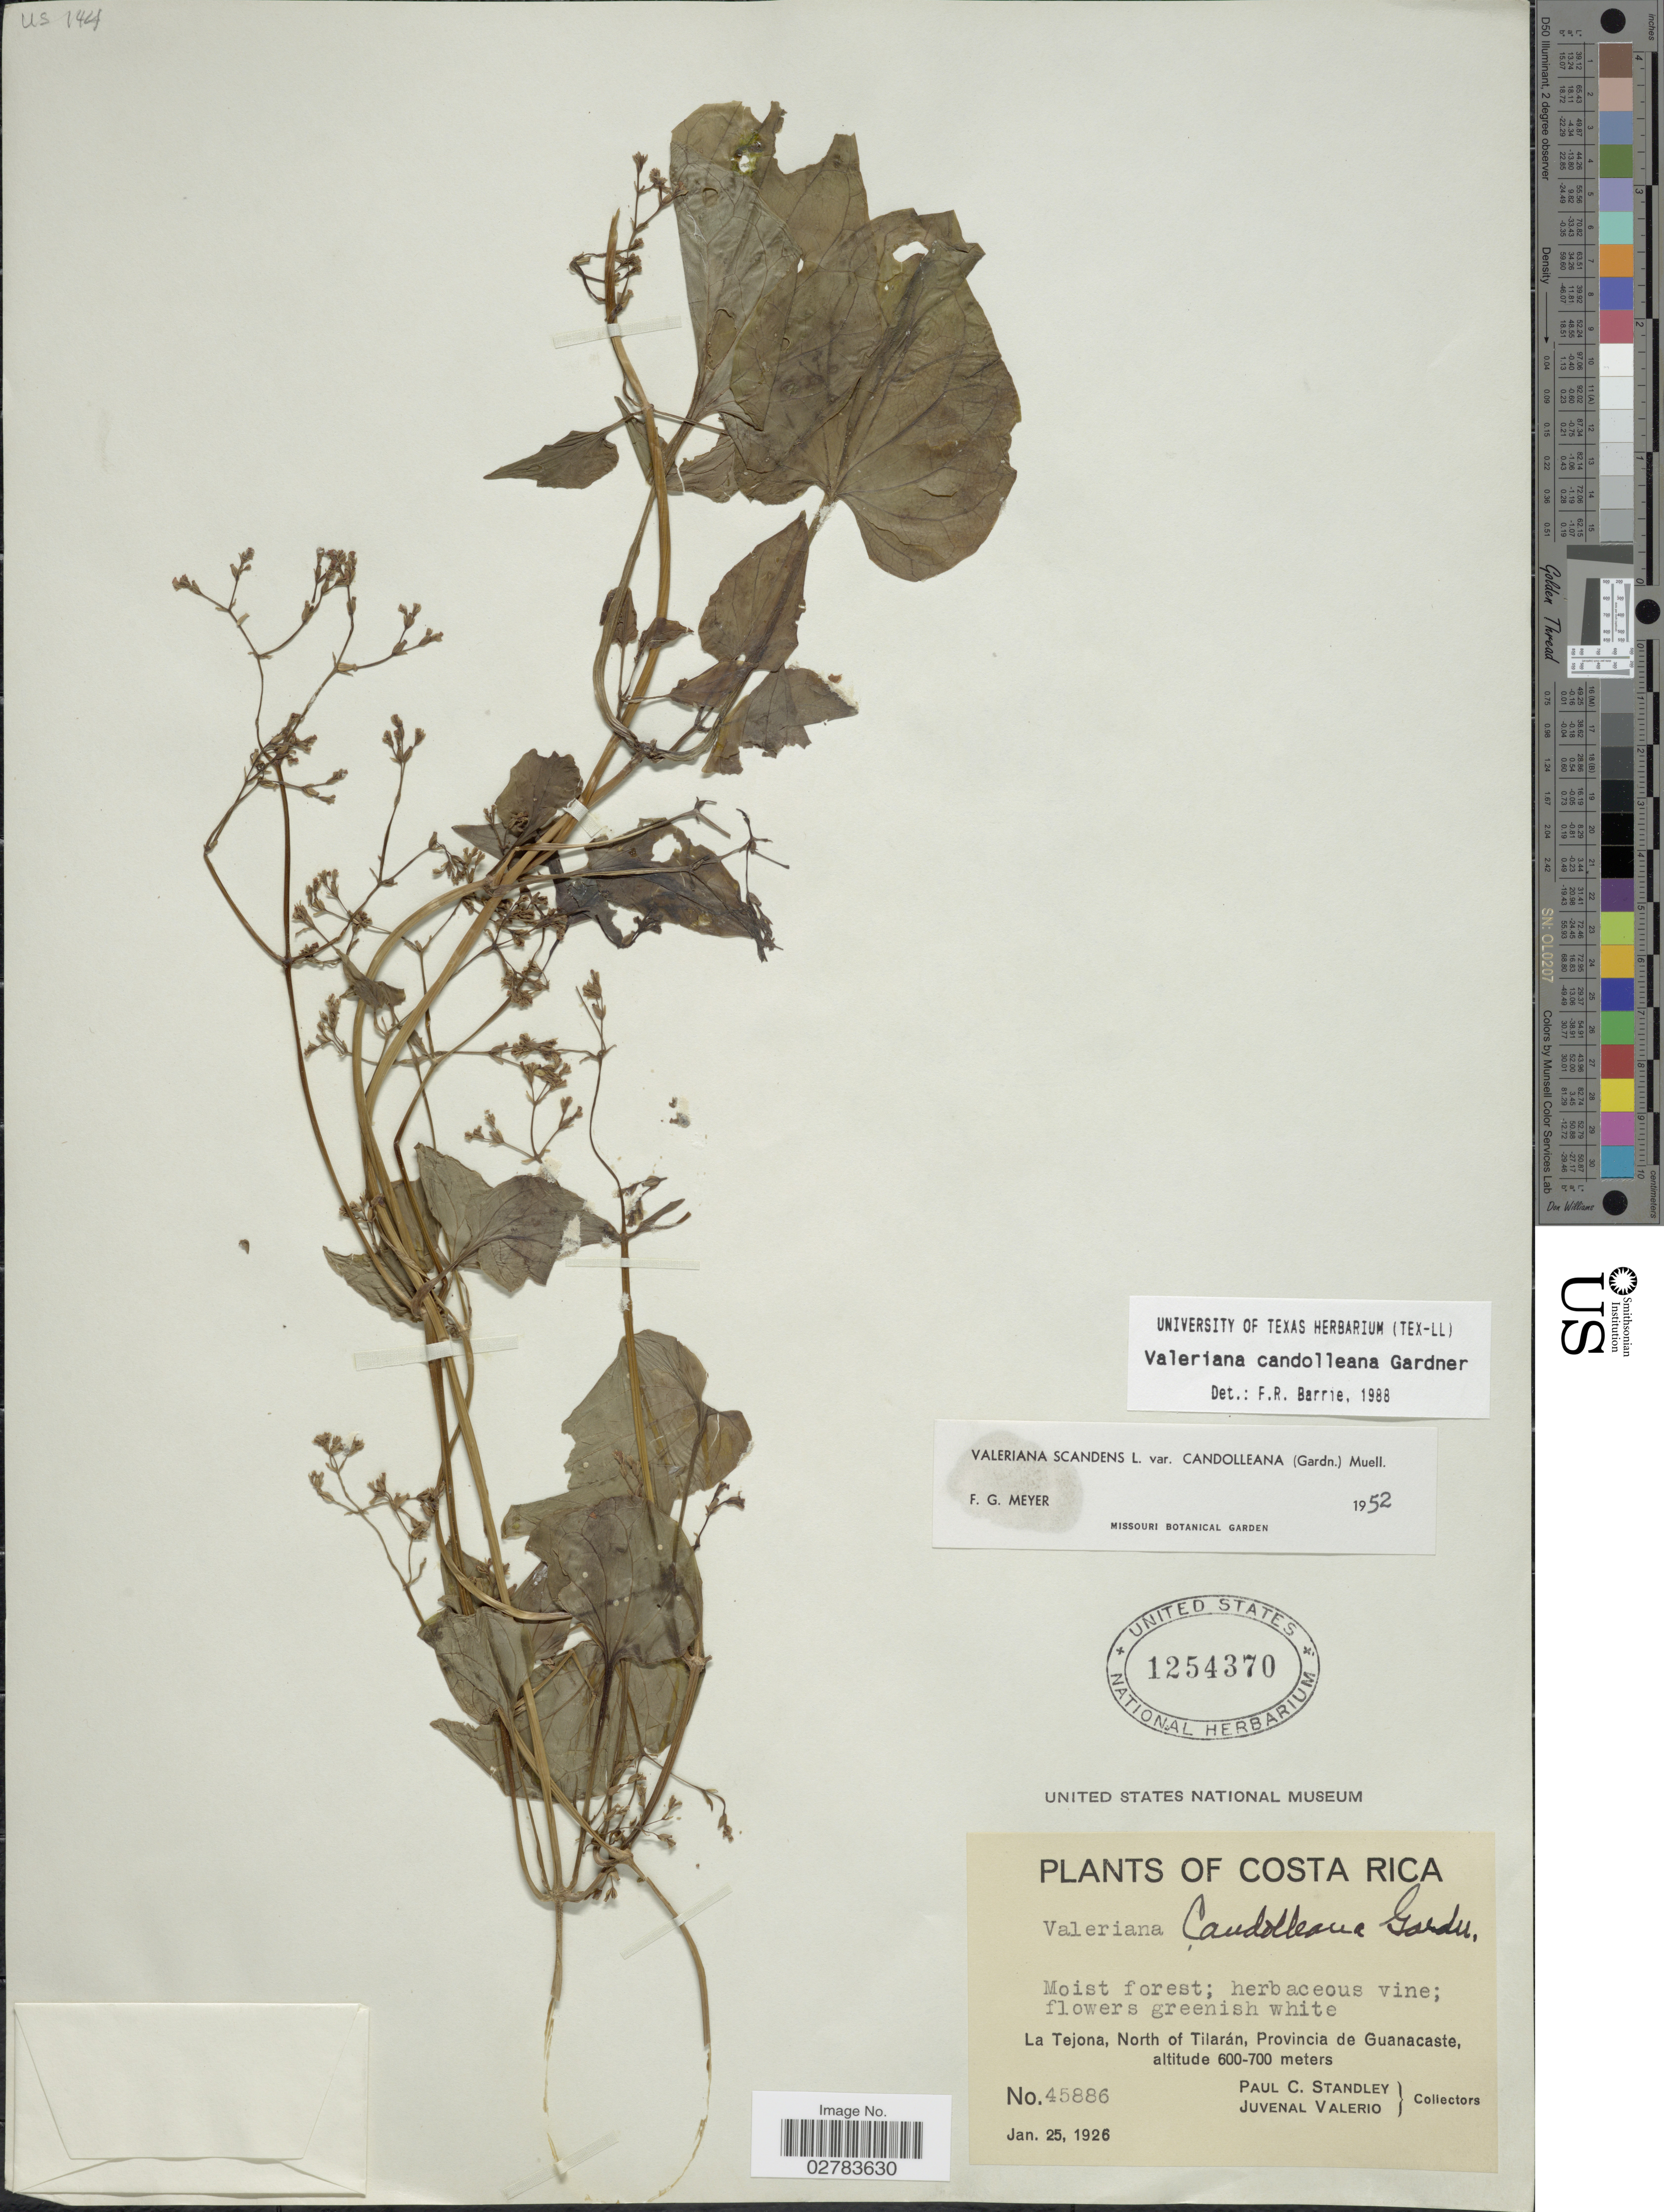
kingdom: Plantae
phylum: Tracheophyta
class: Magnoliopsida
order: Dipsacales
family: Caprifoliaceae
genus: Valeriana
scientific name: Valeriana candolleana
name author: Gardner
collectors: P. C. Standley & J. Valerio R.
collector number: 45886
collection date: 1926-01-25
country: Costa Rica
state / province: Guanacaste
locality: La Tejona, North of Tilarán, Provincia de Guanacaste.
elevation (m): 600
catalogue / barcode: US 1254370